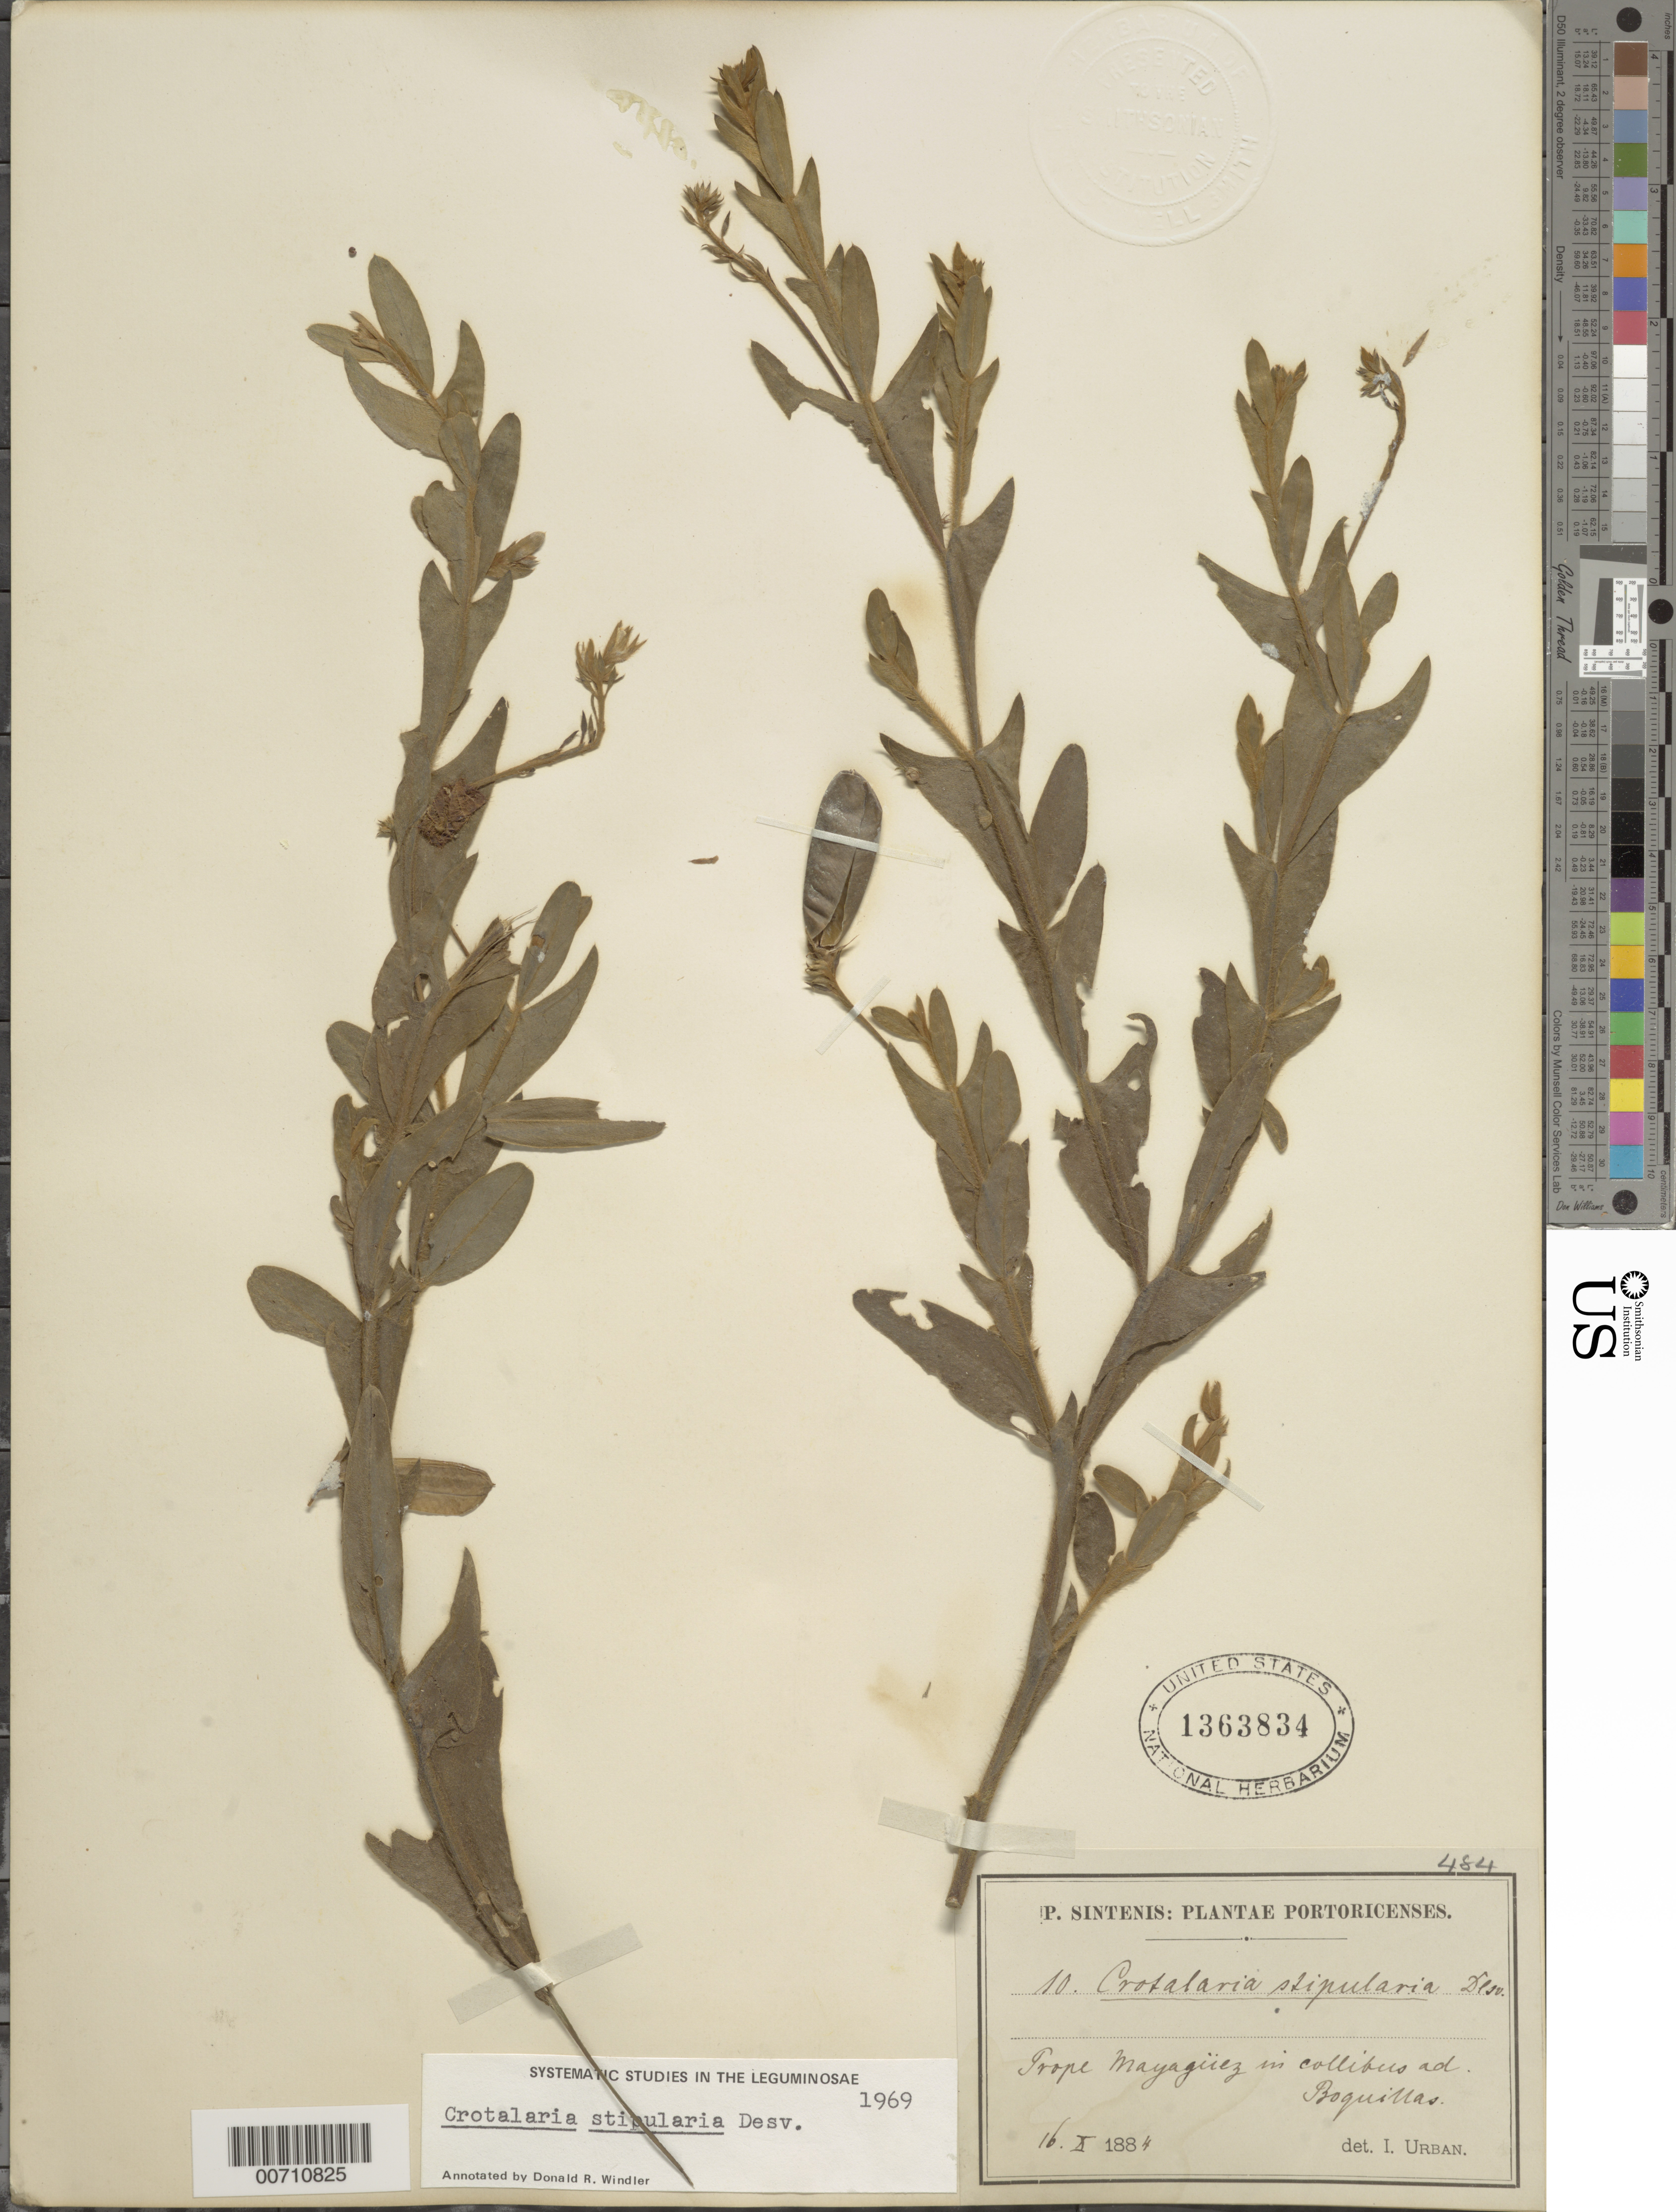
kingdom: Plantae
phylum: Tracheophyta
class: Magnoliopsida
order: Fabales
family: Fabaceae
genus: Crotalaria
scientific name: Crotalaria stipularia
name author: Desv.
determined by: Windler, D. R.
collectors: P. Sintenis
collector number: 10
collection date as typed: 16 Oct 1884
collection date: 1884-10-16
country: Puerto Rico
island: Greater Antilles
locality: Prope Mayaguez in collibus ad Boquillas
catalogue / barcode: US 1363834